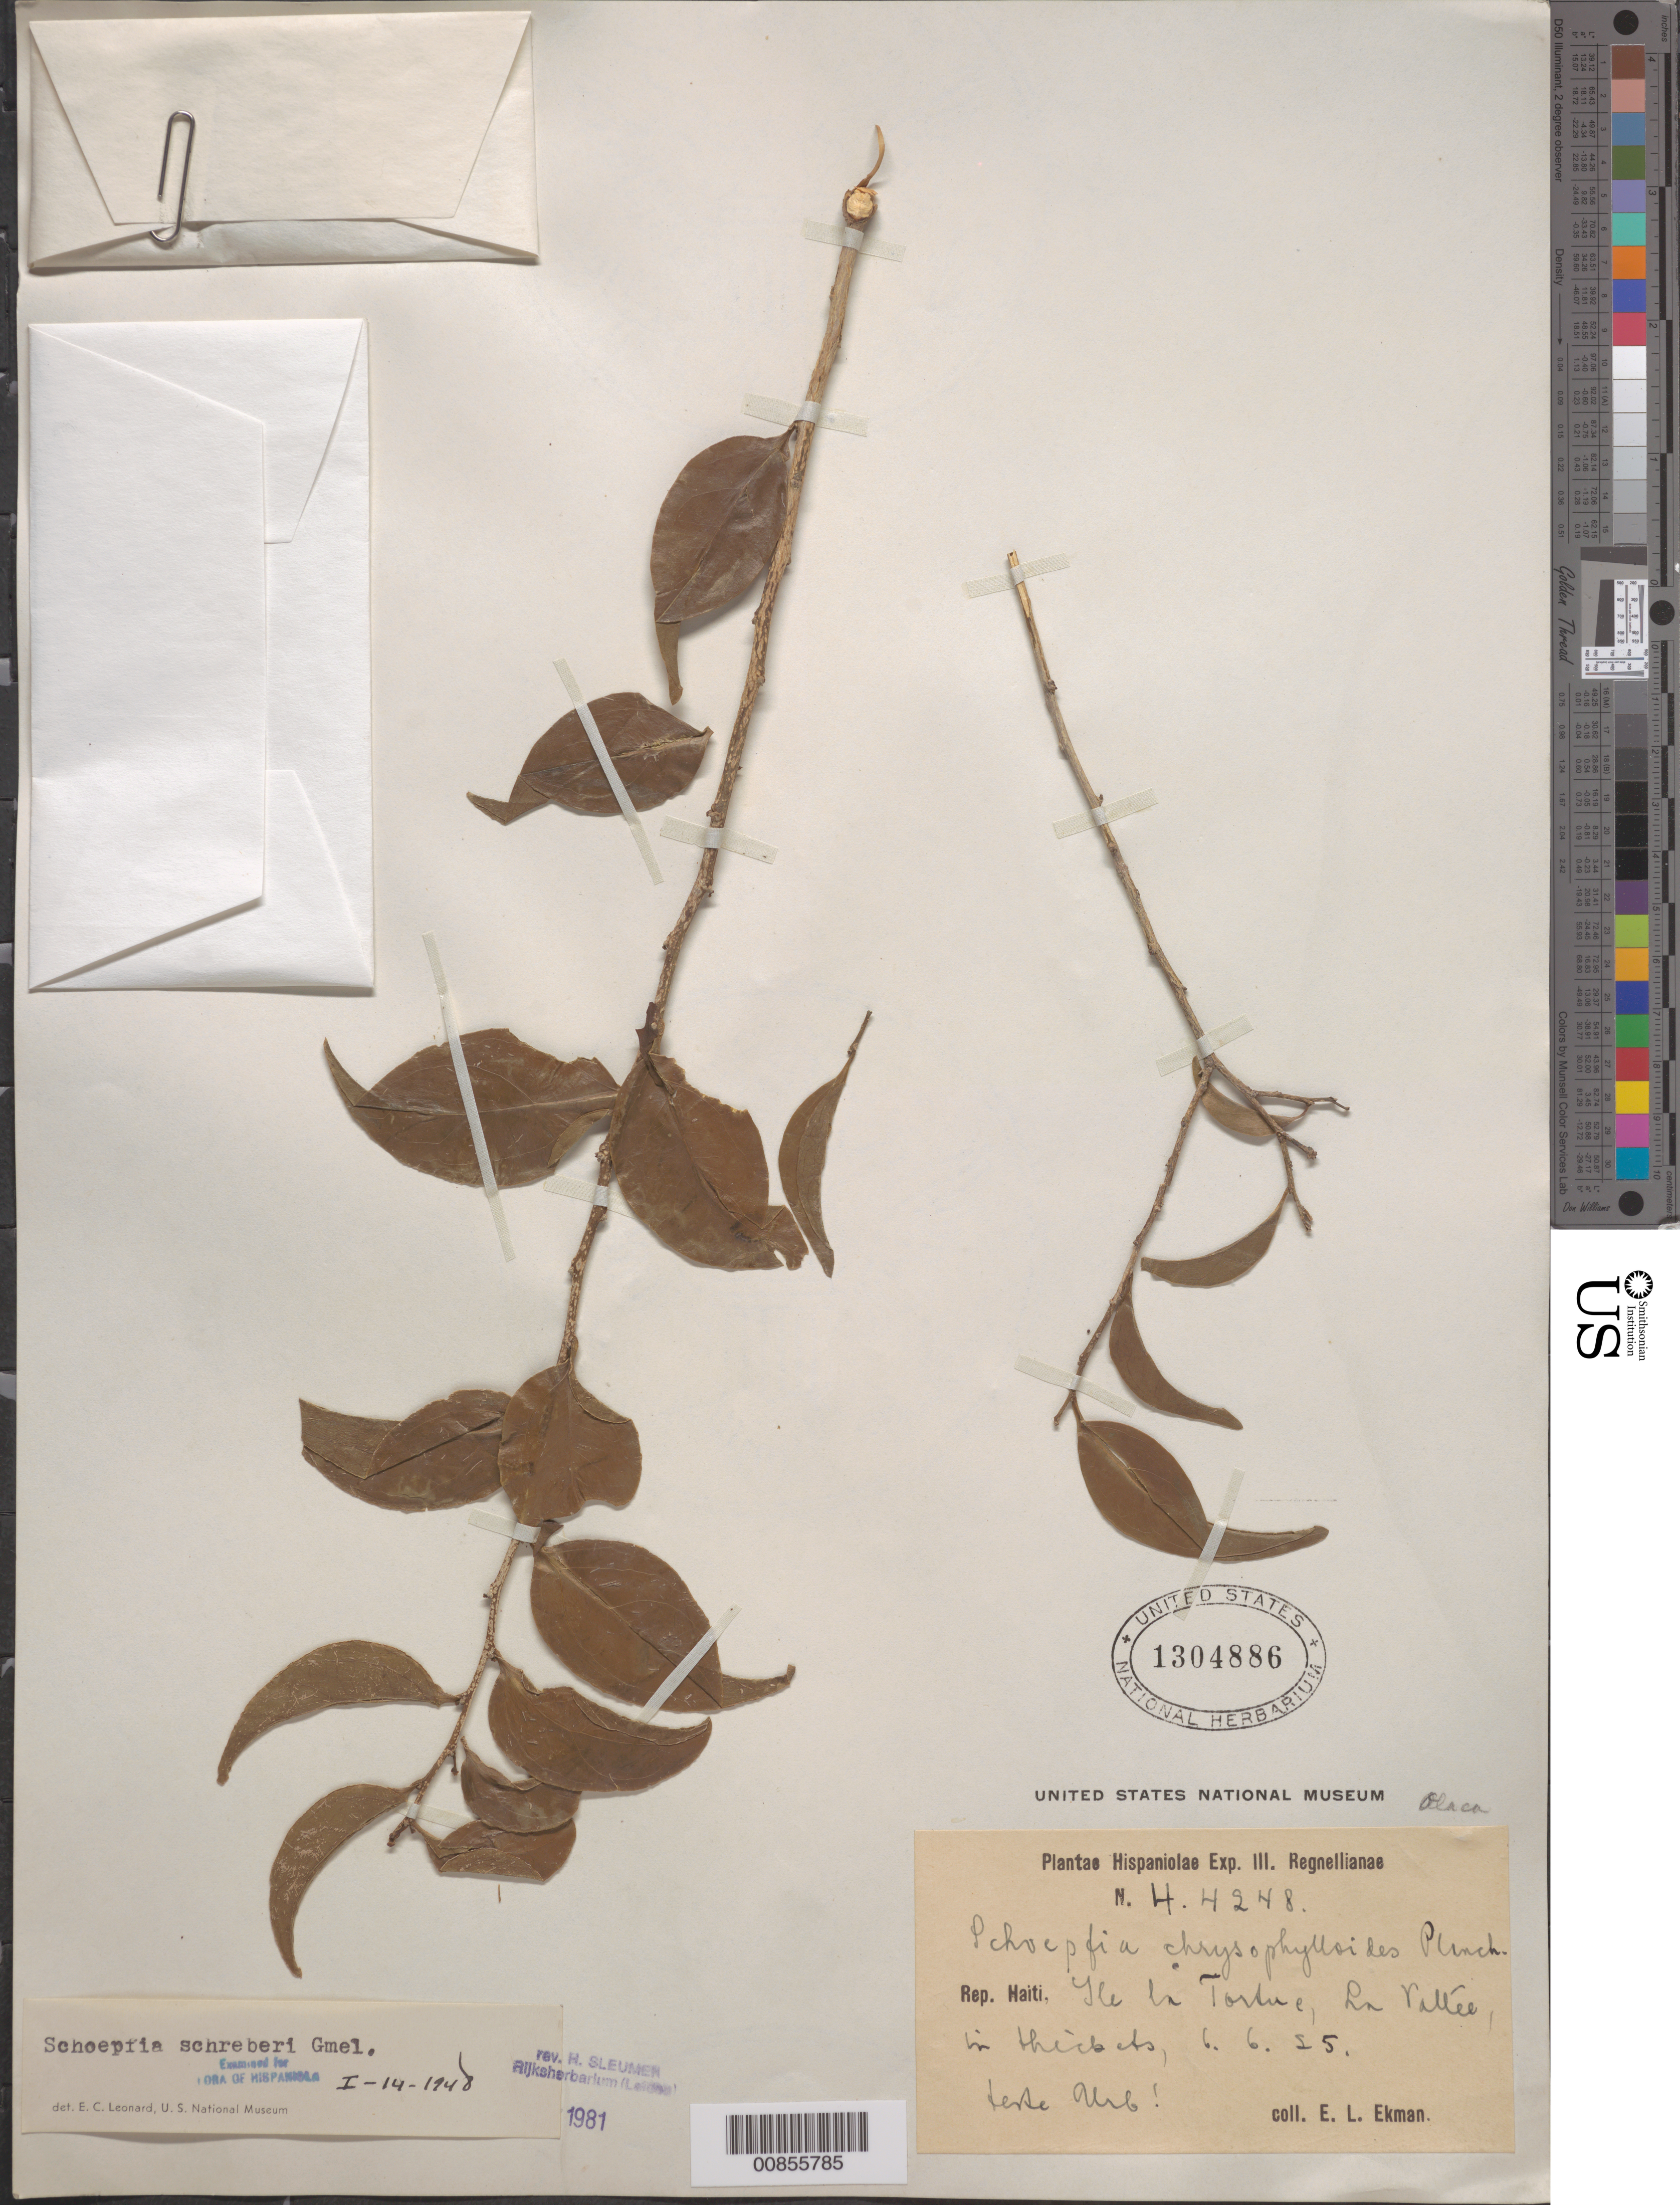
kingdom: Plantae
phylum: Tracheophyta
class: Magnoliopsida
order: Santalales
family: Schoepfiaceae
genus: Schoepfia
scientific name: Schoepfia schreberi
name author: J.F. Gmel.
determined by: Leonard, Emery C., (US)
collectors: E. L. Ekman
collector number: H 4248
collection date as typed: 06 Jun 1925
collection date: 1925-06-06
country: Haiti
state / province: Nord-Óuest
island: Île de la Tortue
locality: Île La Tortue, La Vallée.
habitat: In thickets.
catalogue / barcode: US 1304886